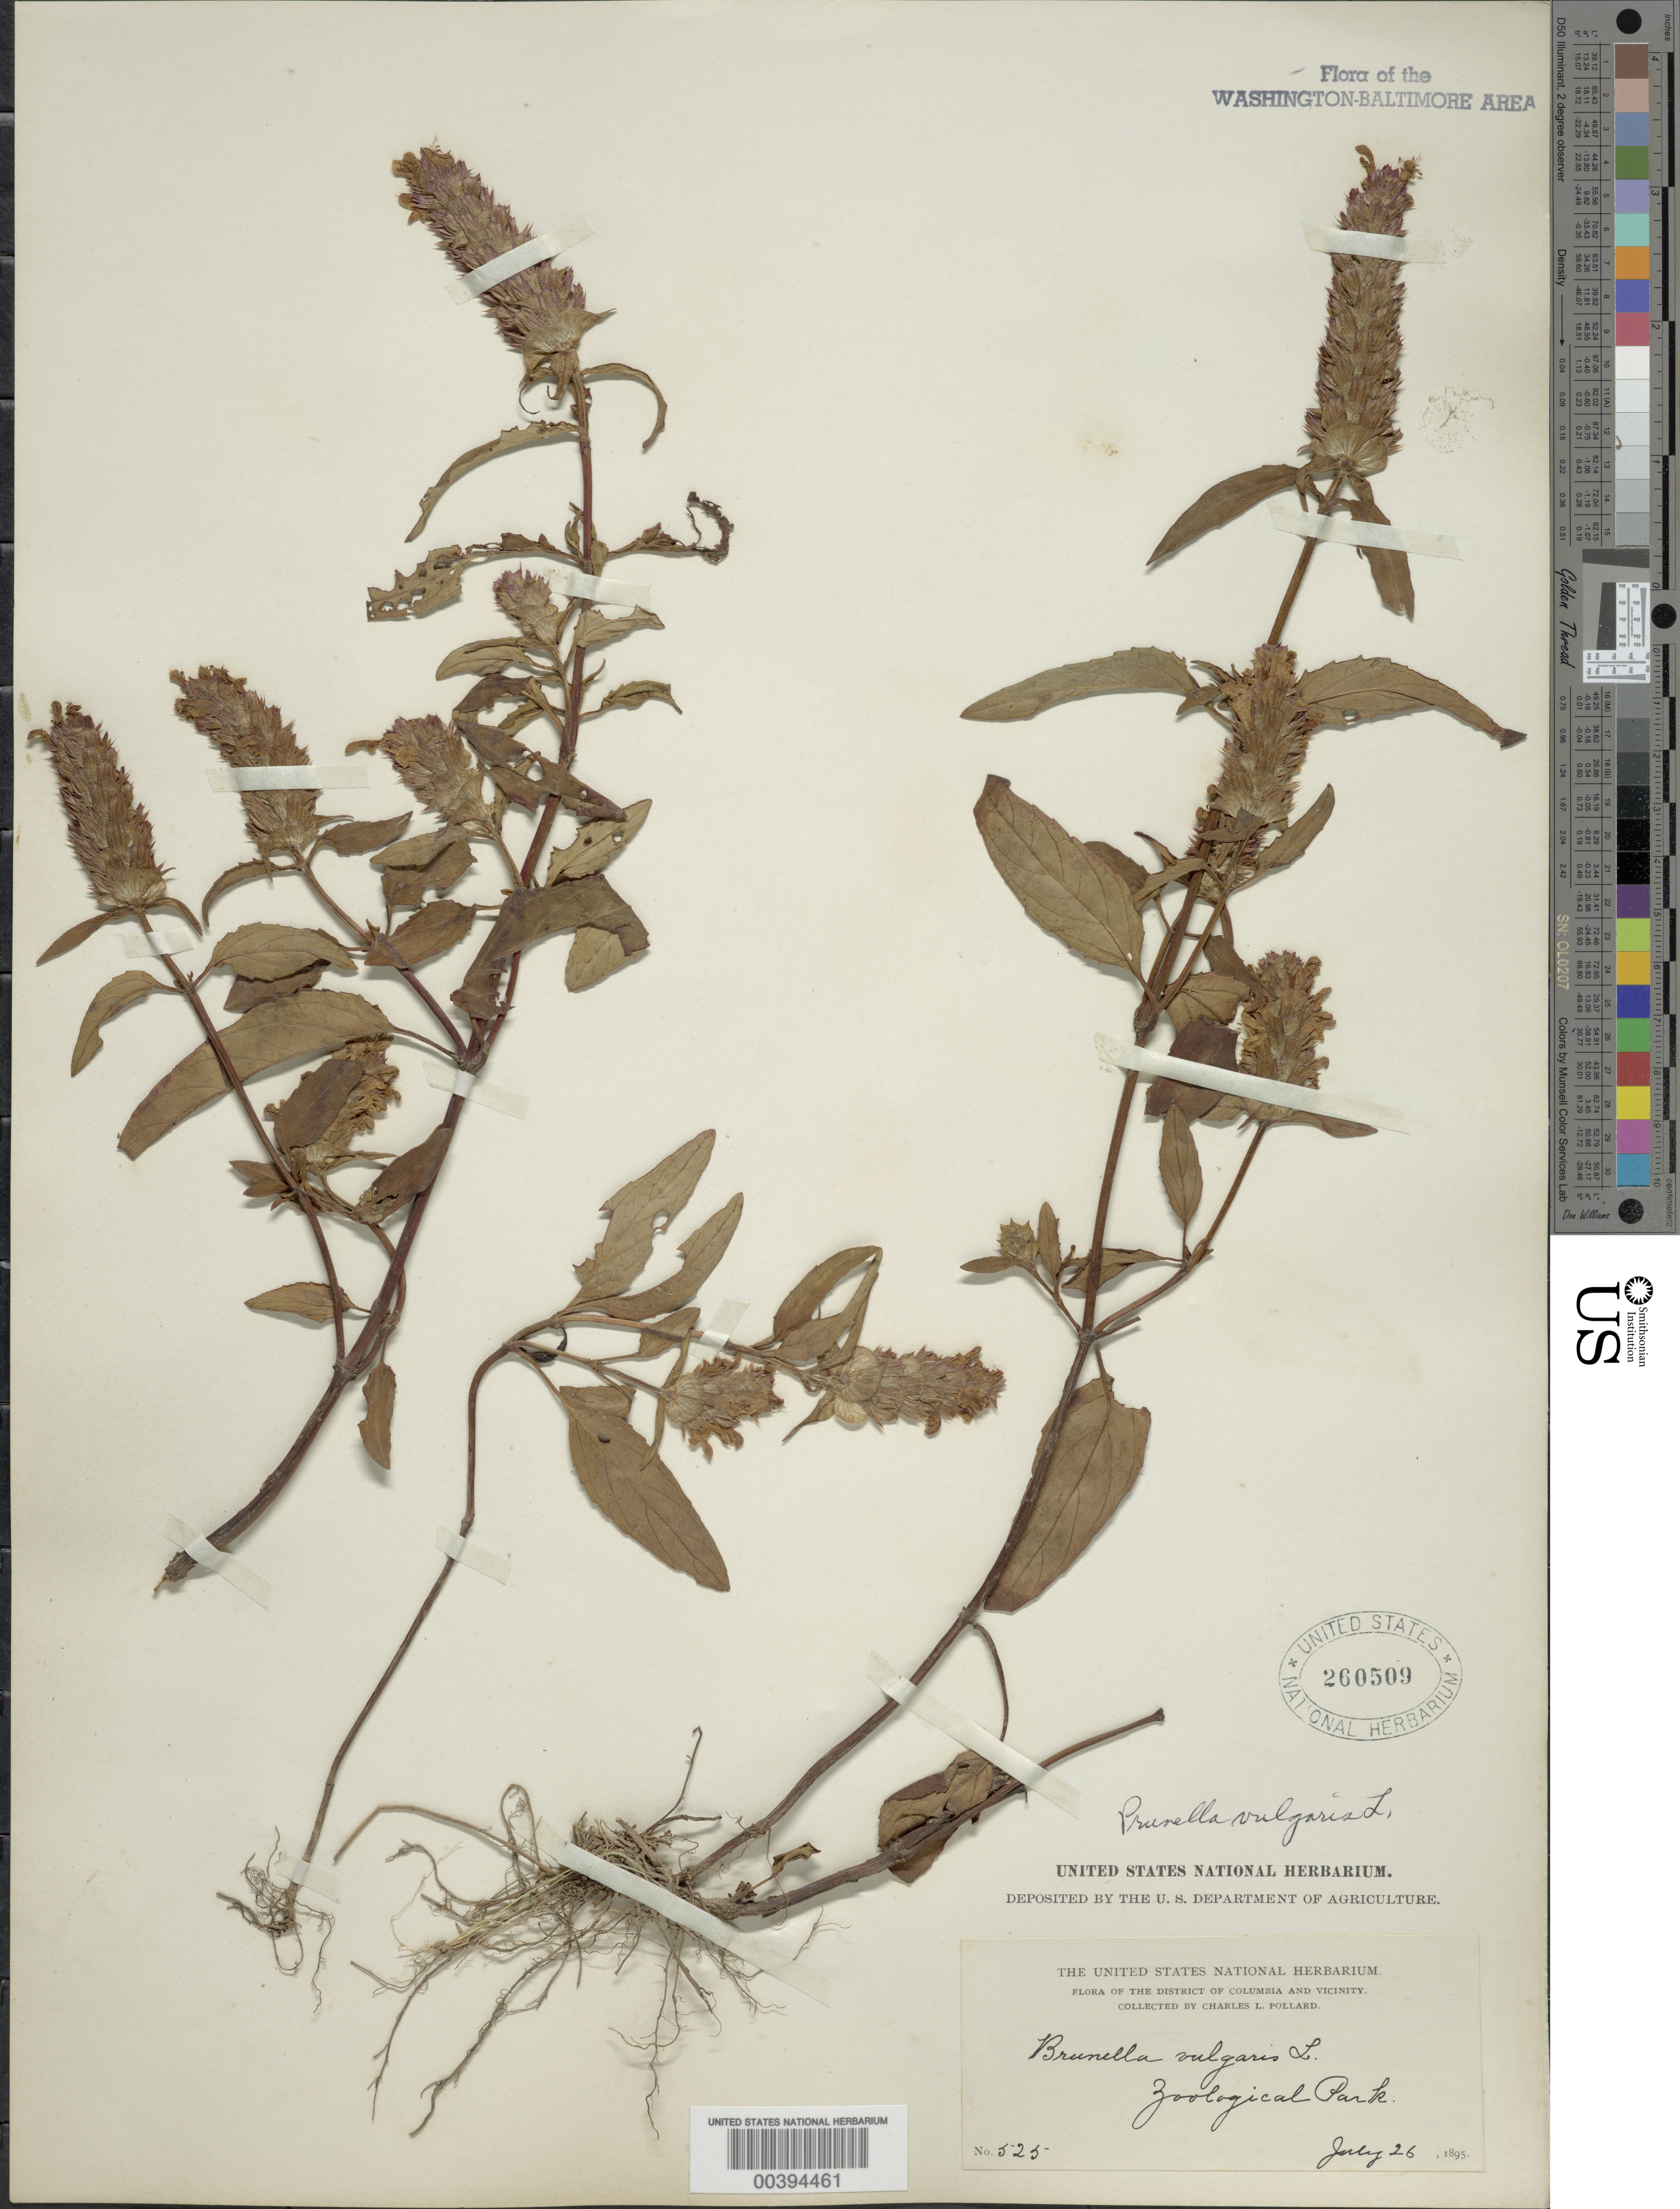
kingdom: Plantae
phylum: Tracheophyta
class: Magnoliopsida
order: Lamiales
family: Lamiaceae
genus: Prunella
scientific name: Prunella vulgaris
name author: L.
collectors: C. L. Pollard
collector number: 525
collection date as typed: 26 Jul 1895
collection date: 1895-07-26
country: United States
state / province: District of Columbia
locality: Zoological Park Rock Creek Park and vicinity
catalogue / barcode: US 260509